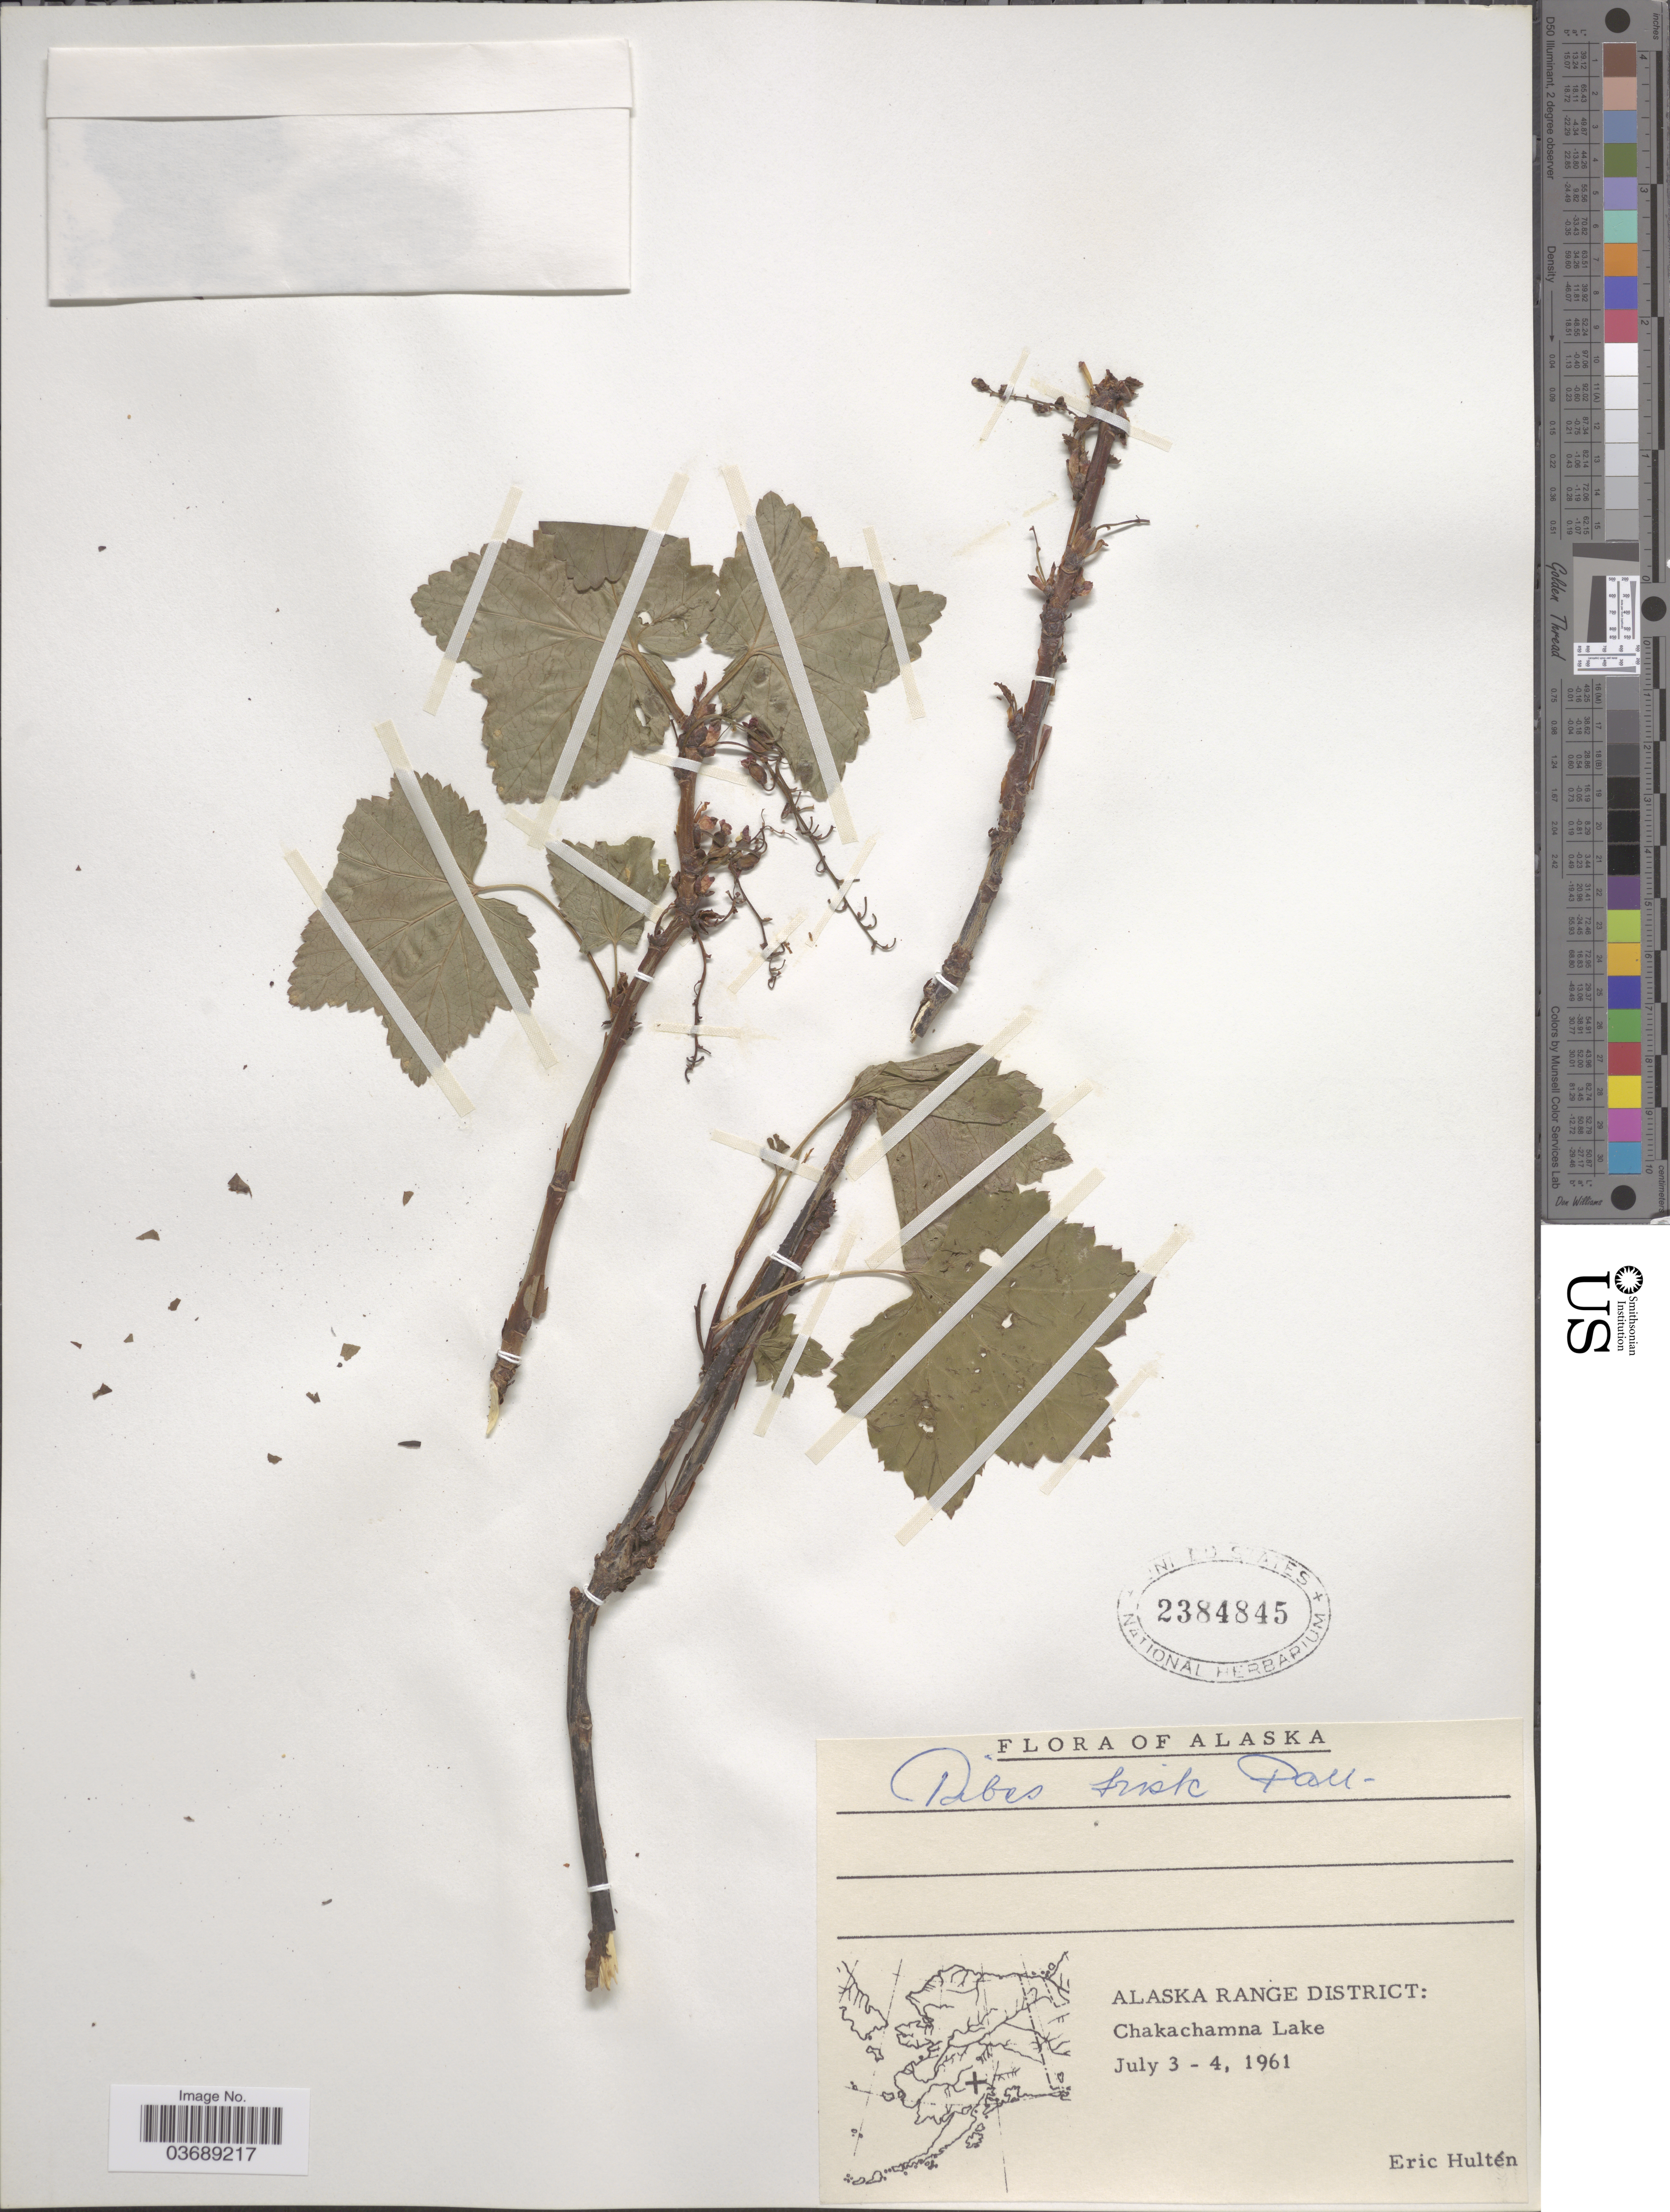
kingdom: Plantae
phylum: Tracheophyta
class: Magnoliopsida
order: Saxifragales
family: Grossulariaceae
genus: Ribes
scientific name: Ribes triste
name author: Pall.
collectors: E. G. Hultén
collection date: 1961-07-03/1961-07-04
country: United States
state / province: Alaska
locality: Alaska Range District: Chakachamna Lake.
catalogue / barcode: US 2384845